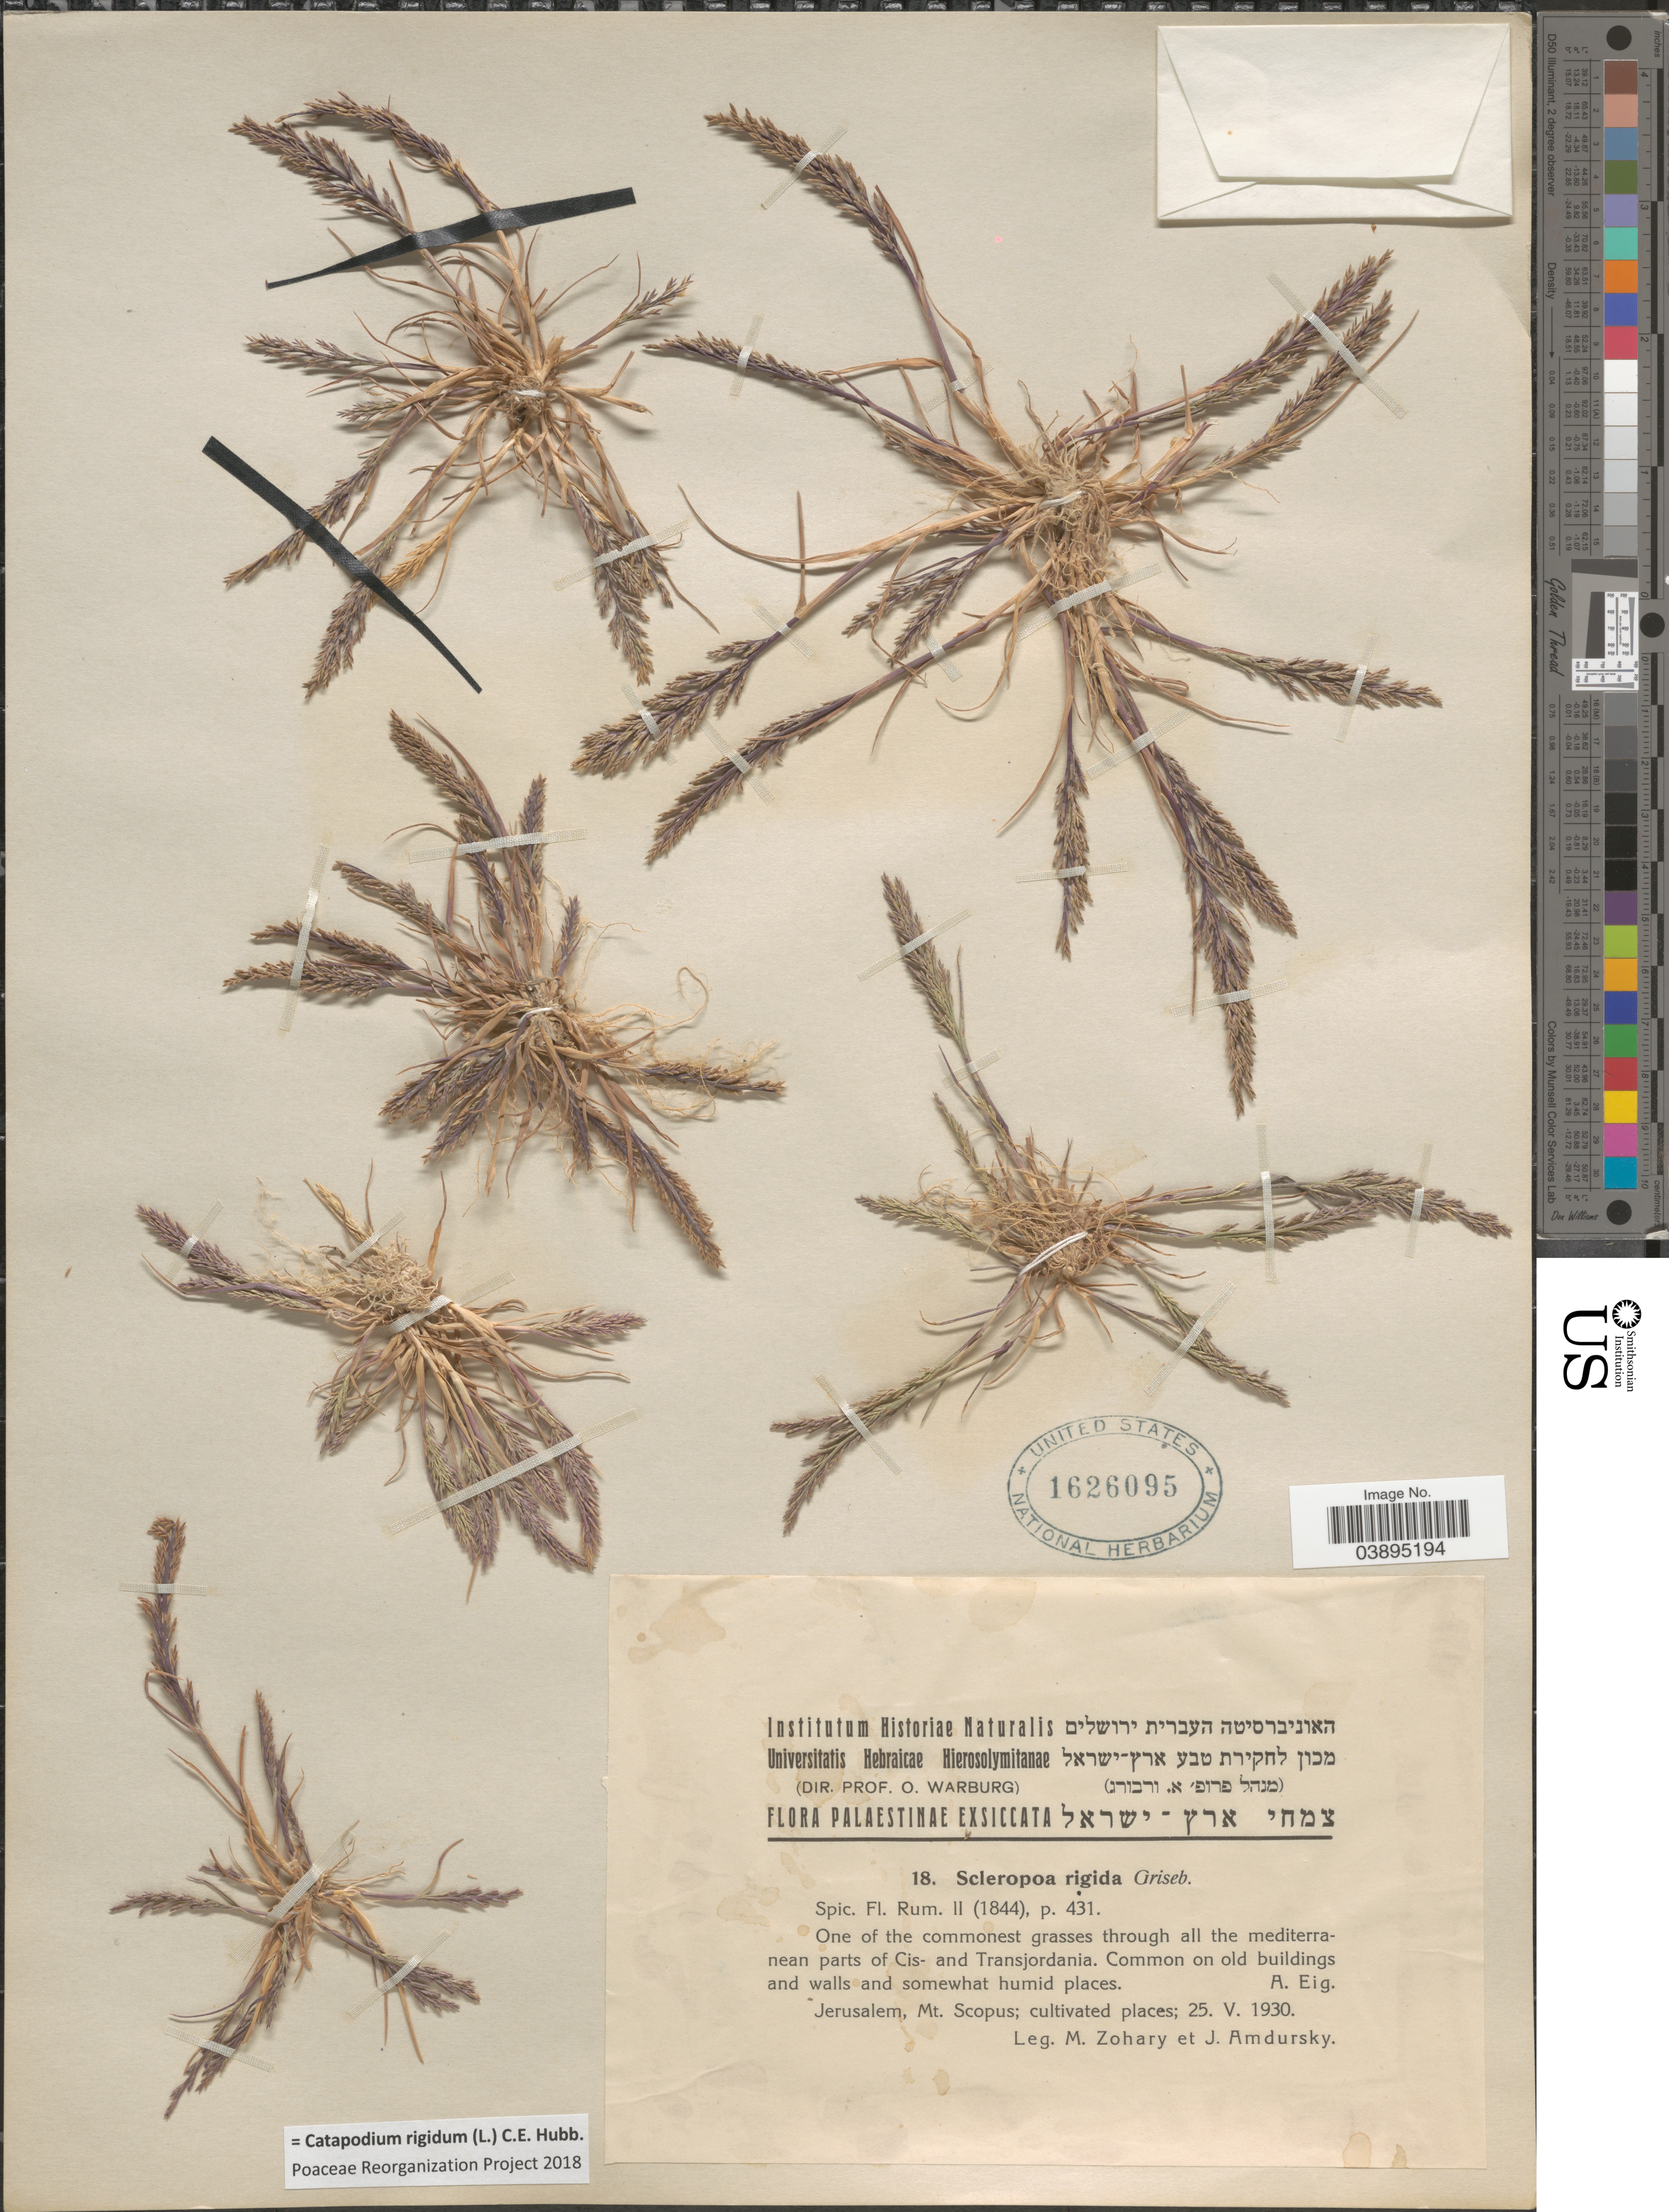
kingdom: Plantae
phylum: Tracheophyta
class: Liliopsida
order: Poales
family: Poaceae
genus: Catapodium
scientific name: Catapodium rigidum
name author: (L.) C.E. Hubb.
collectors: M. Zohary & I. Amdursky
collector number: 18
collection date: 1930-05-25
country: Israel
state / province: Jerusalem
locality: Palaestinae. Mt. Scopus.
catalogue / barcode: US 1626095